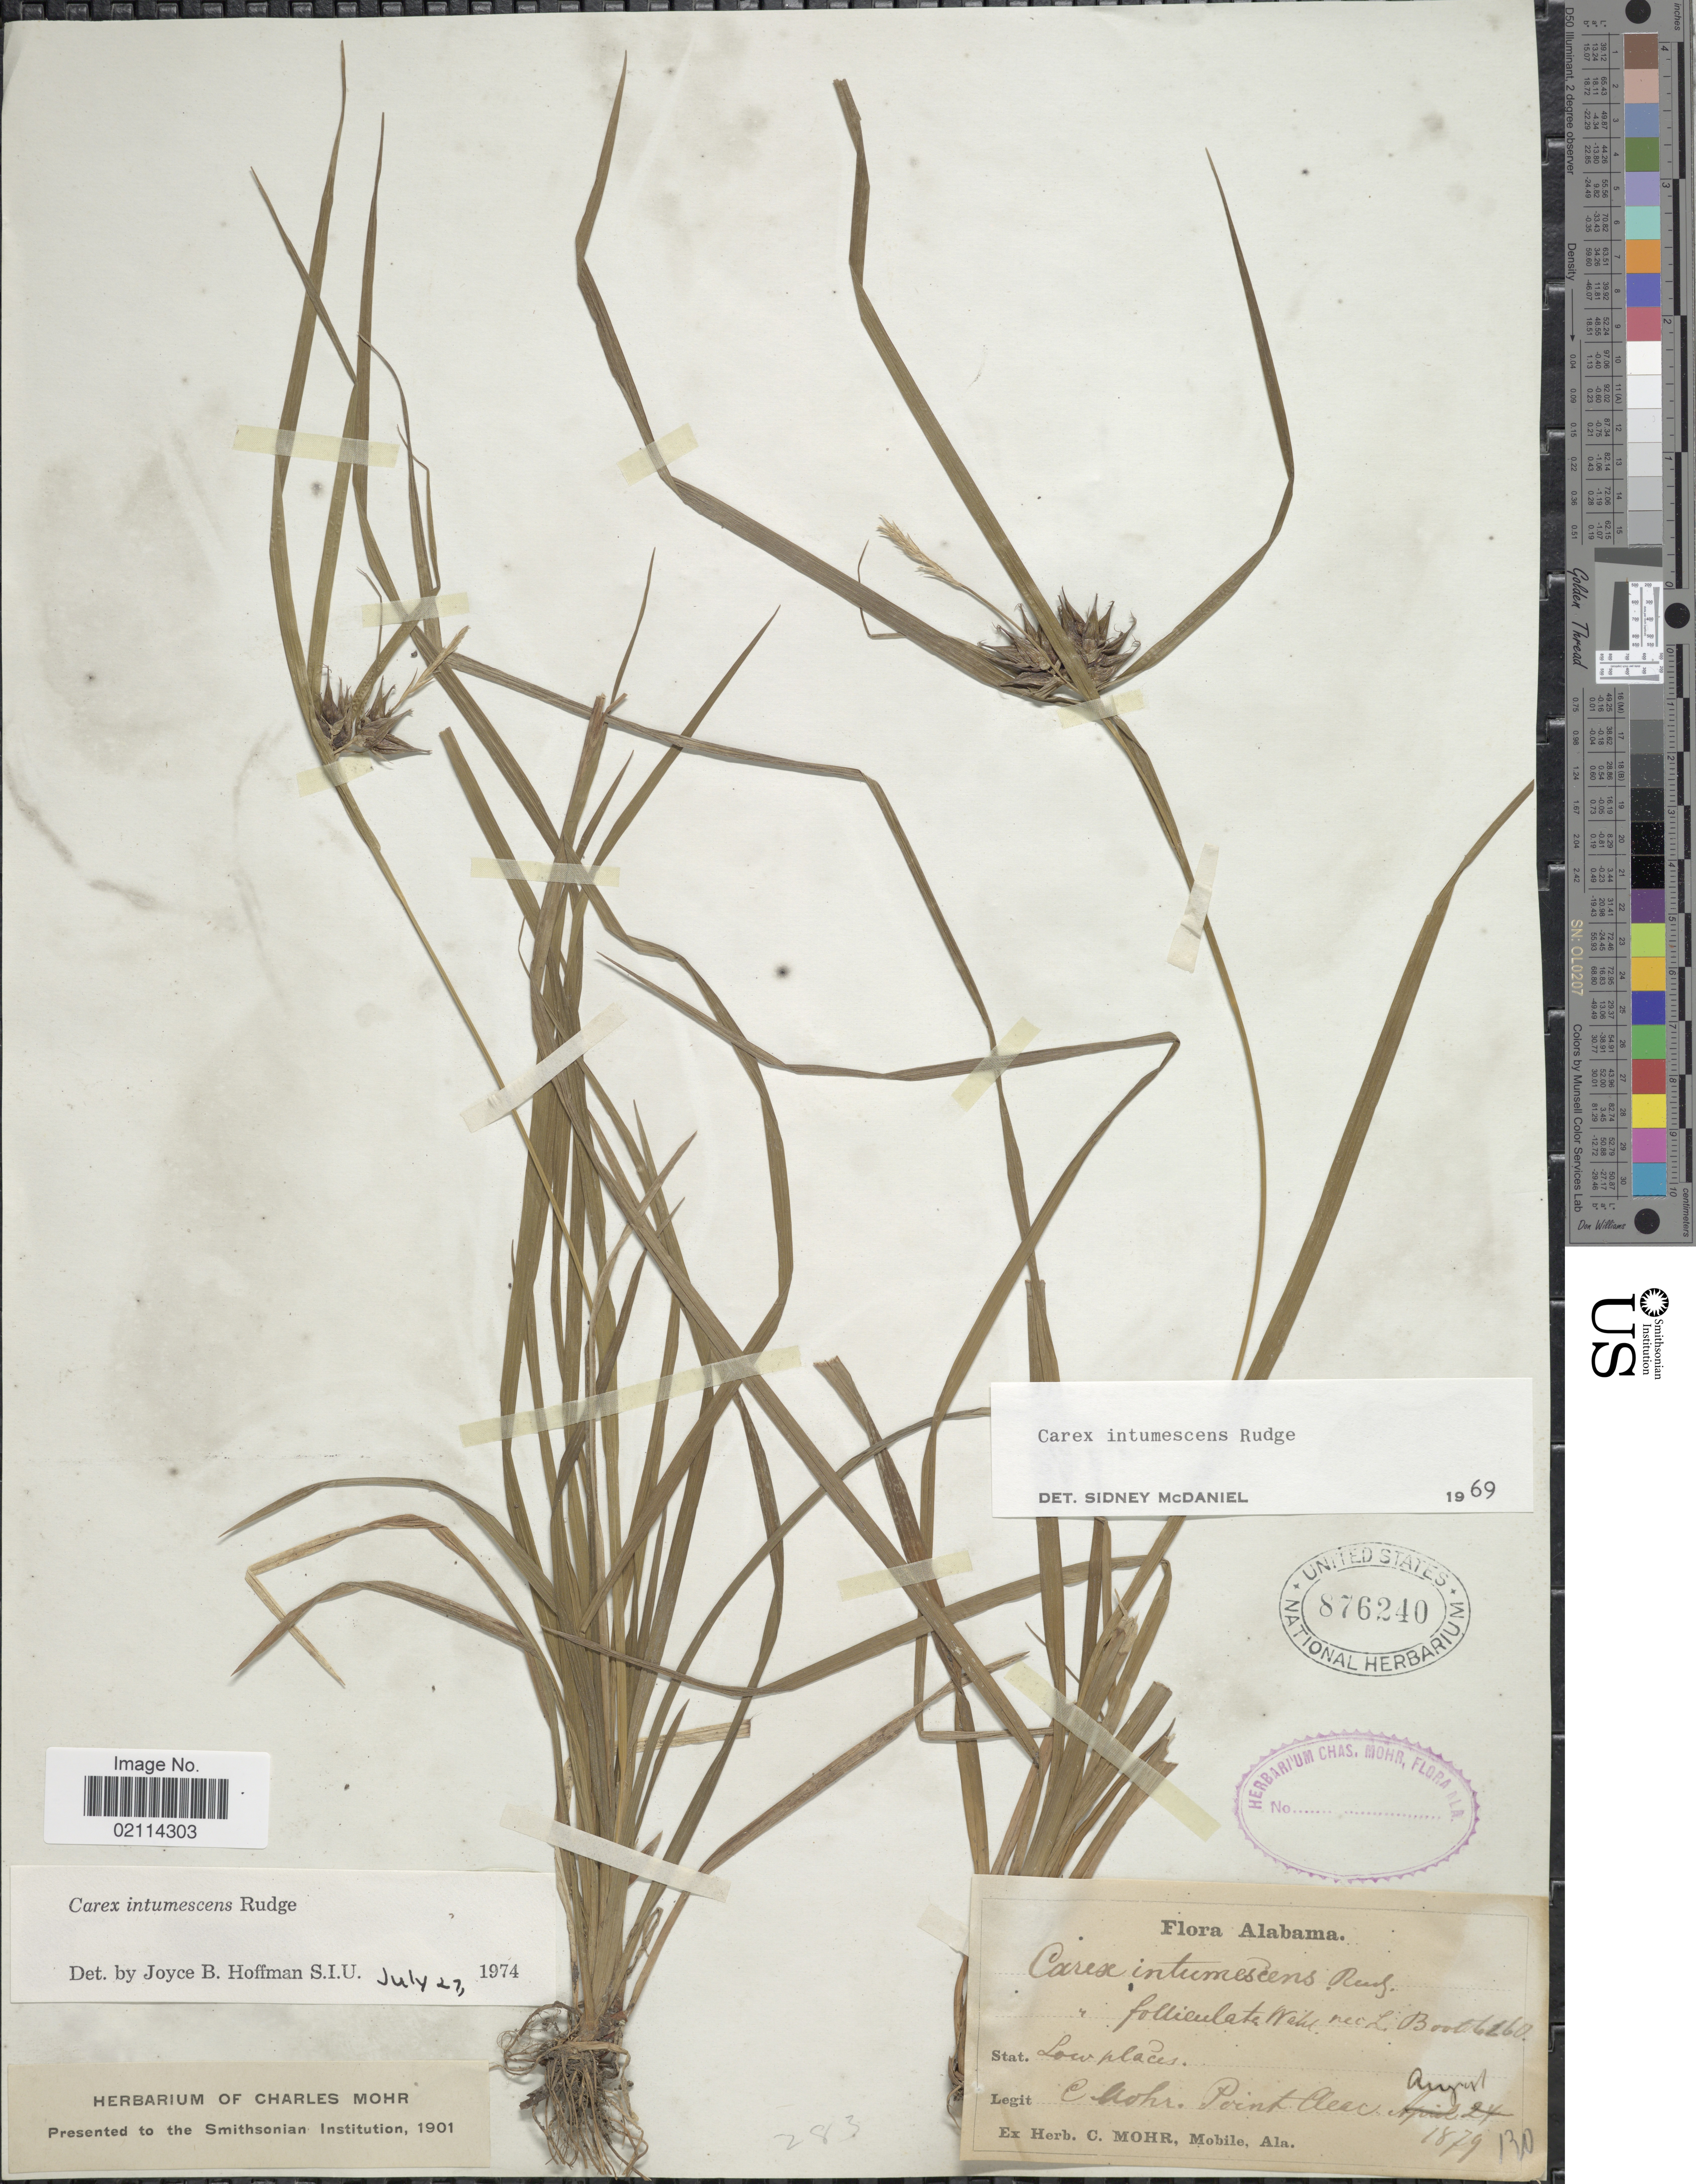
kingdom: Plantae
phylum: Tracheophyta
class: Liliopsida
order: Poales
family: Cyperaceae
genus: Carex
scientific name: Carex intumescens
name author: Rudge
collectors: C. T. Mohr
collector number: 130?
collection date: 1879-08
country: United States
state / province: Alabama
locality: Point Clear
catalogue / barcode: US 876240